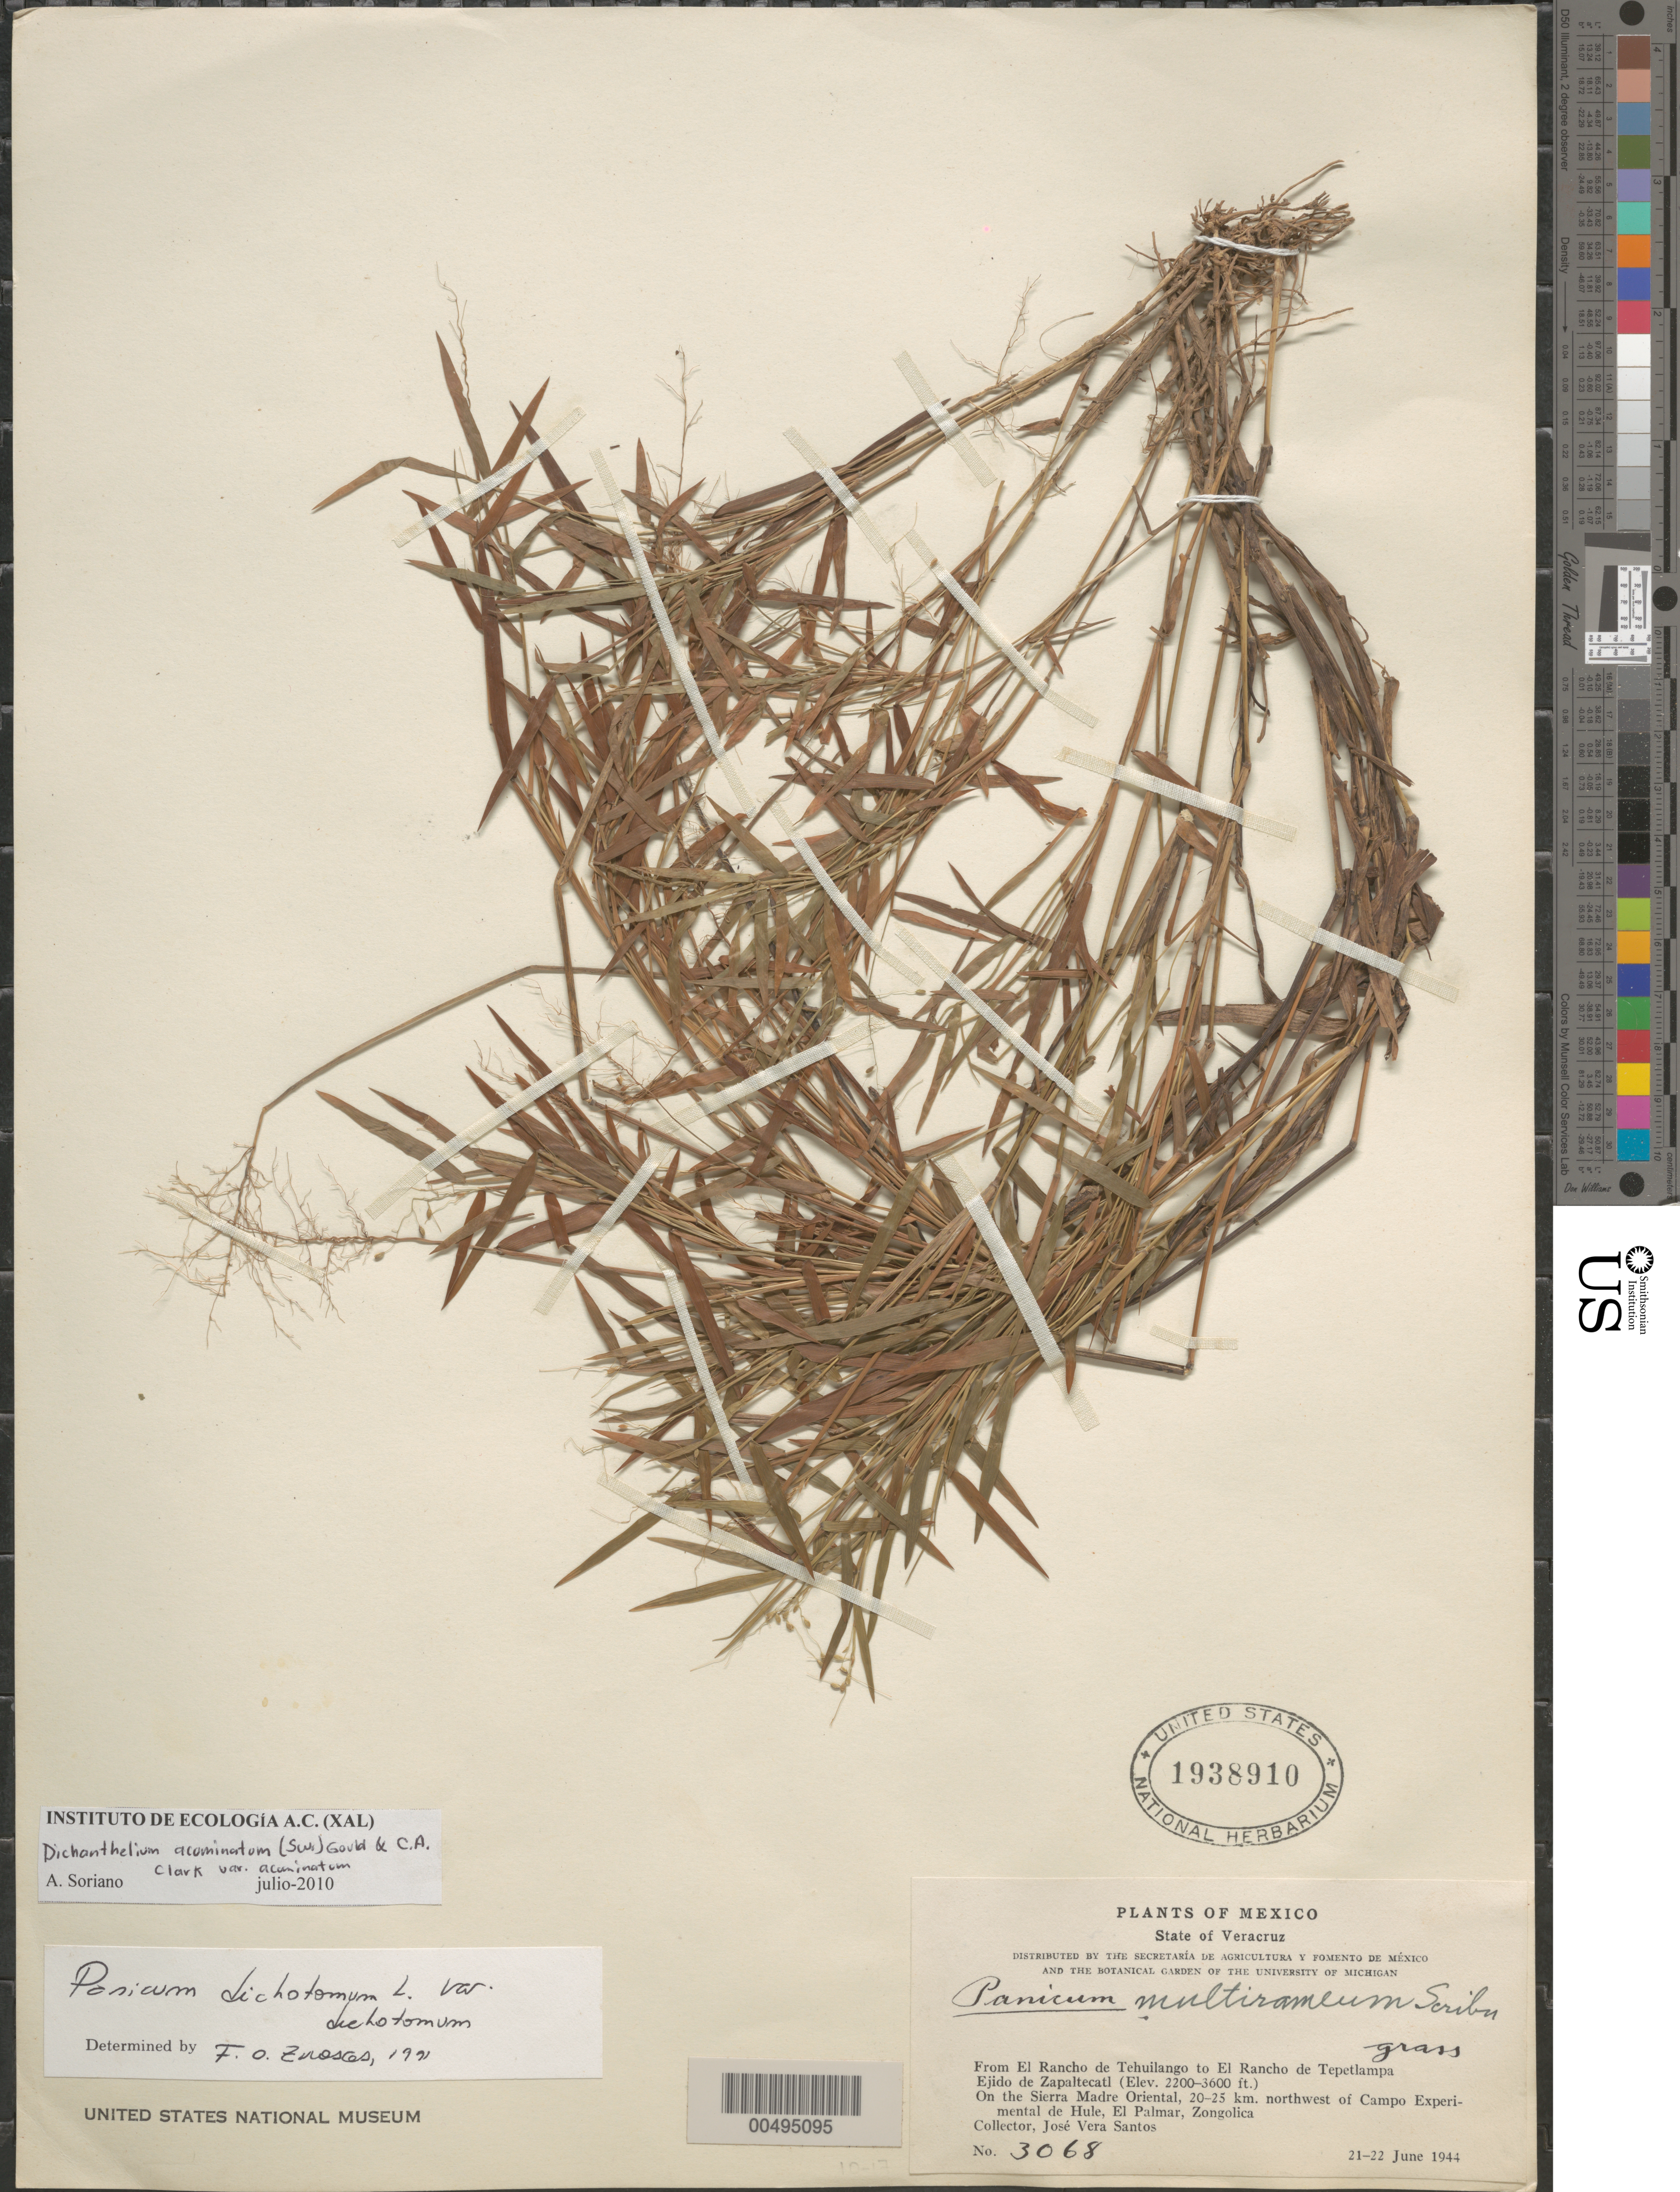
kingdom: Plantae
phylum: Tracheophyta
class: Liliopsida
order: Poales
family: Poaceae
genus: Dichanthelium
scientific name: Dichanthelium acuminatum var. acuminatum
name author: (Sw.) Gould & C.A. Clark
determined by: Soriano, A.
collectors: J. V. Santos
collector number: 3068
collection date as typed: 21 Jun 1944 to 22 Jun 1944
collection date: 1944-06-21/1944-06-22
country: Mexico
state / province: Veracruz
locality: From El Rancho de Tehuilango to El Rancho de Tepetlampa, Ejido de Zapaltecatl, on the Sierra Madre Oriental, 20-25 km NW of C...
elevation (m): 671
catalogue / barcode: US 1938910